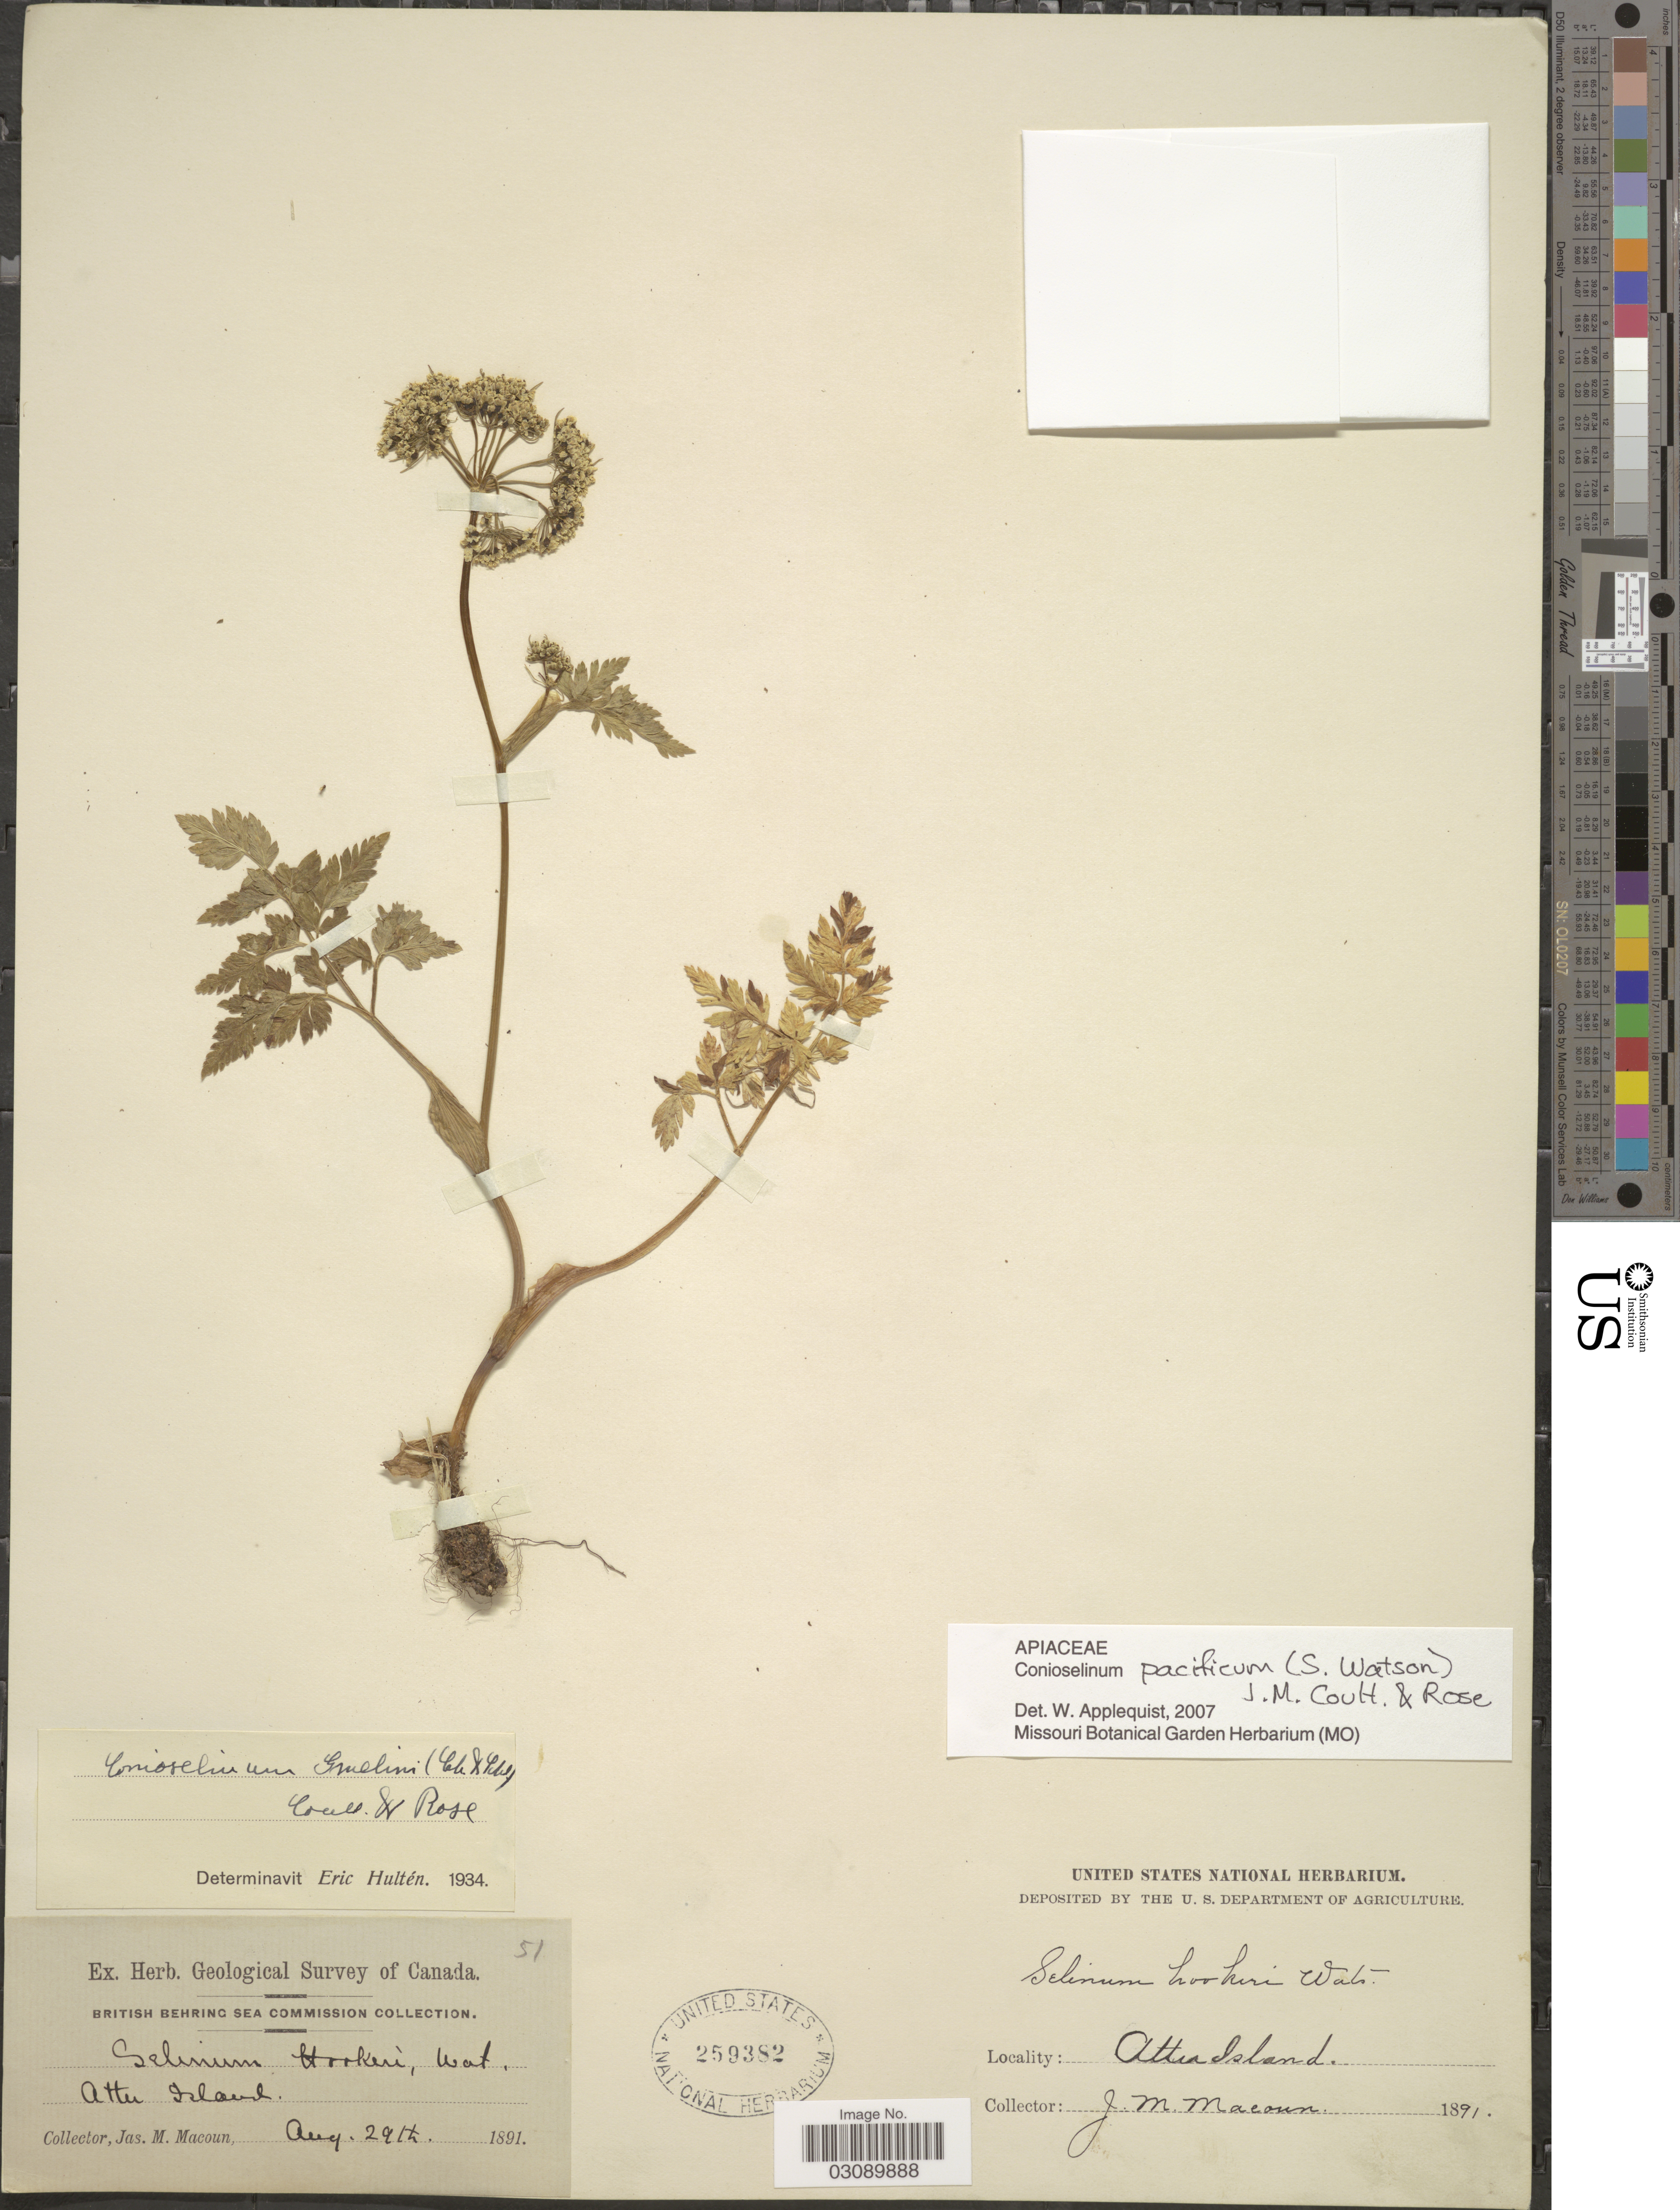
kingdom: Plantae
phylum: Tracheophyta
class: Magnoliopsida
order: Apiales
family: Apiaceae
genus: Conioselinum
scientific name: Conioselinum pacificum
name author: (S. Watson) J.M. Coult. & Rose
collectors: J. M. Macoun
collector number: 51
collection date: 1891-08-29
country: United States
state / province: Alaska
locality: Attu Island.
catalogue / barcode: US 259382